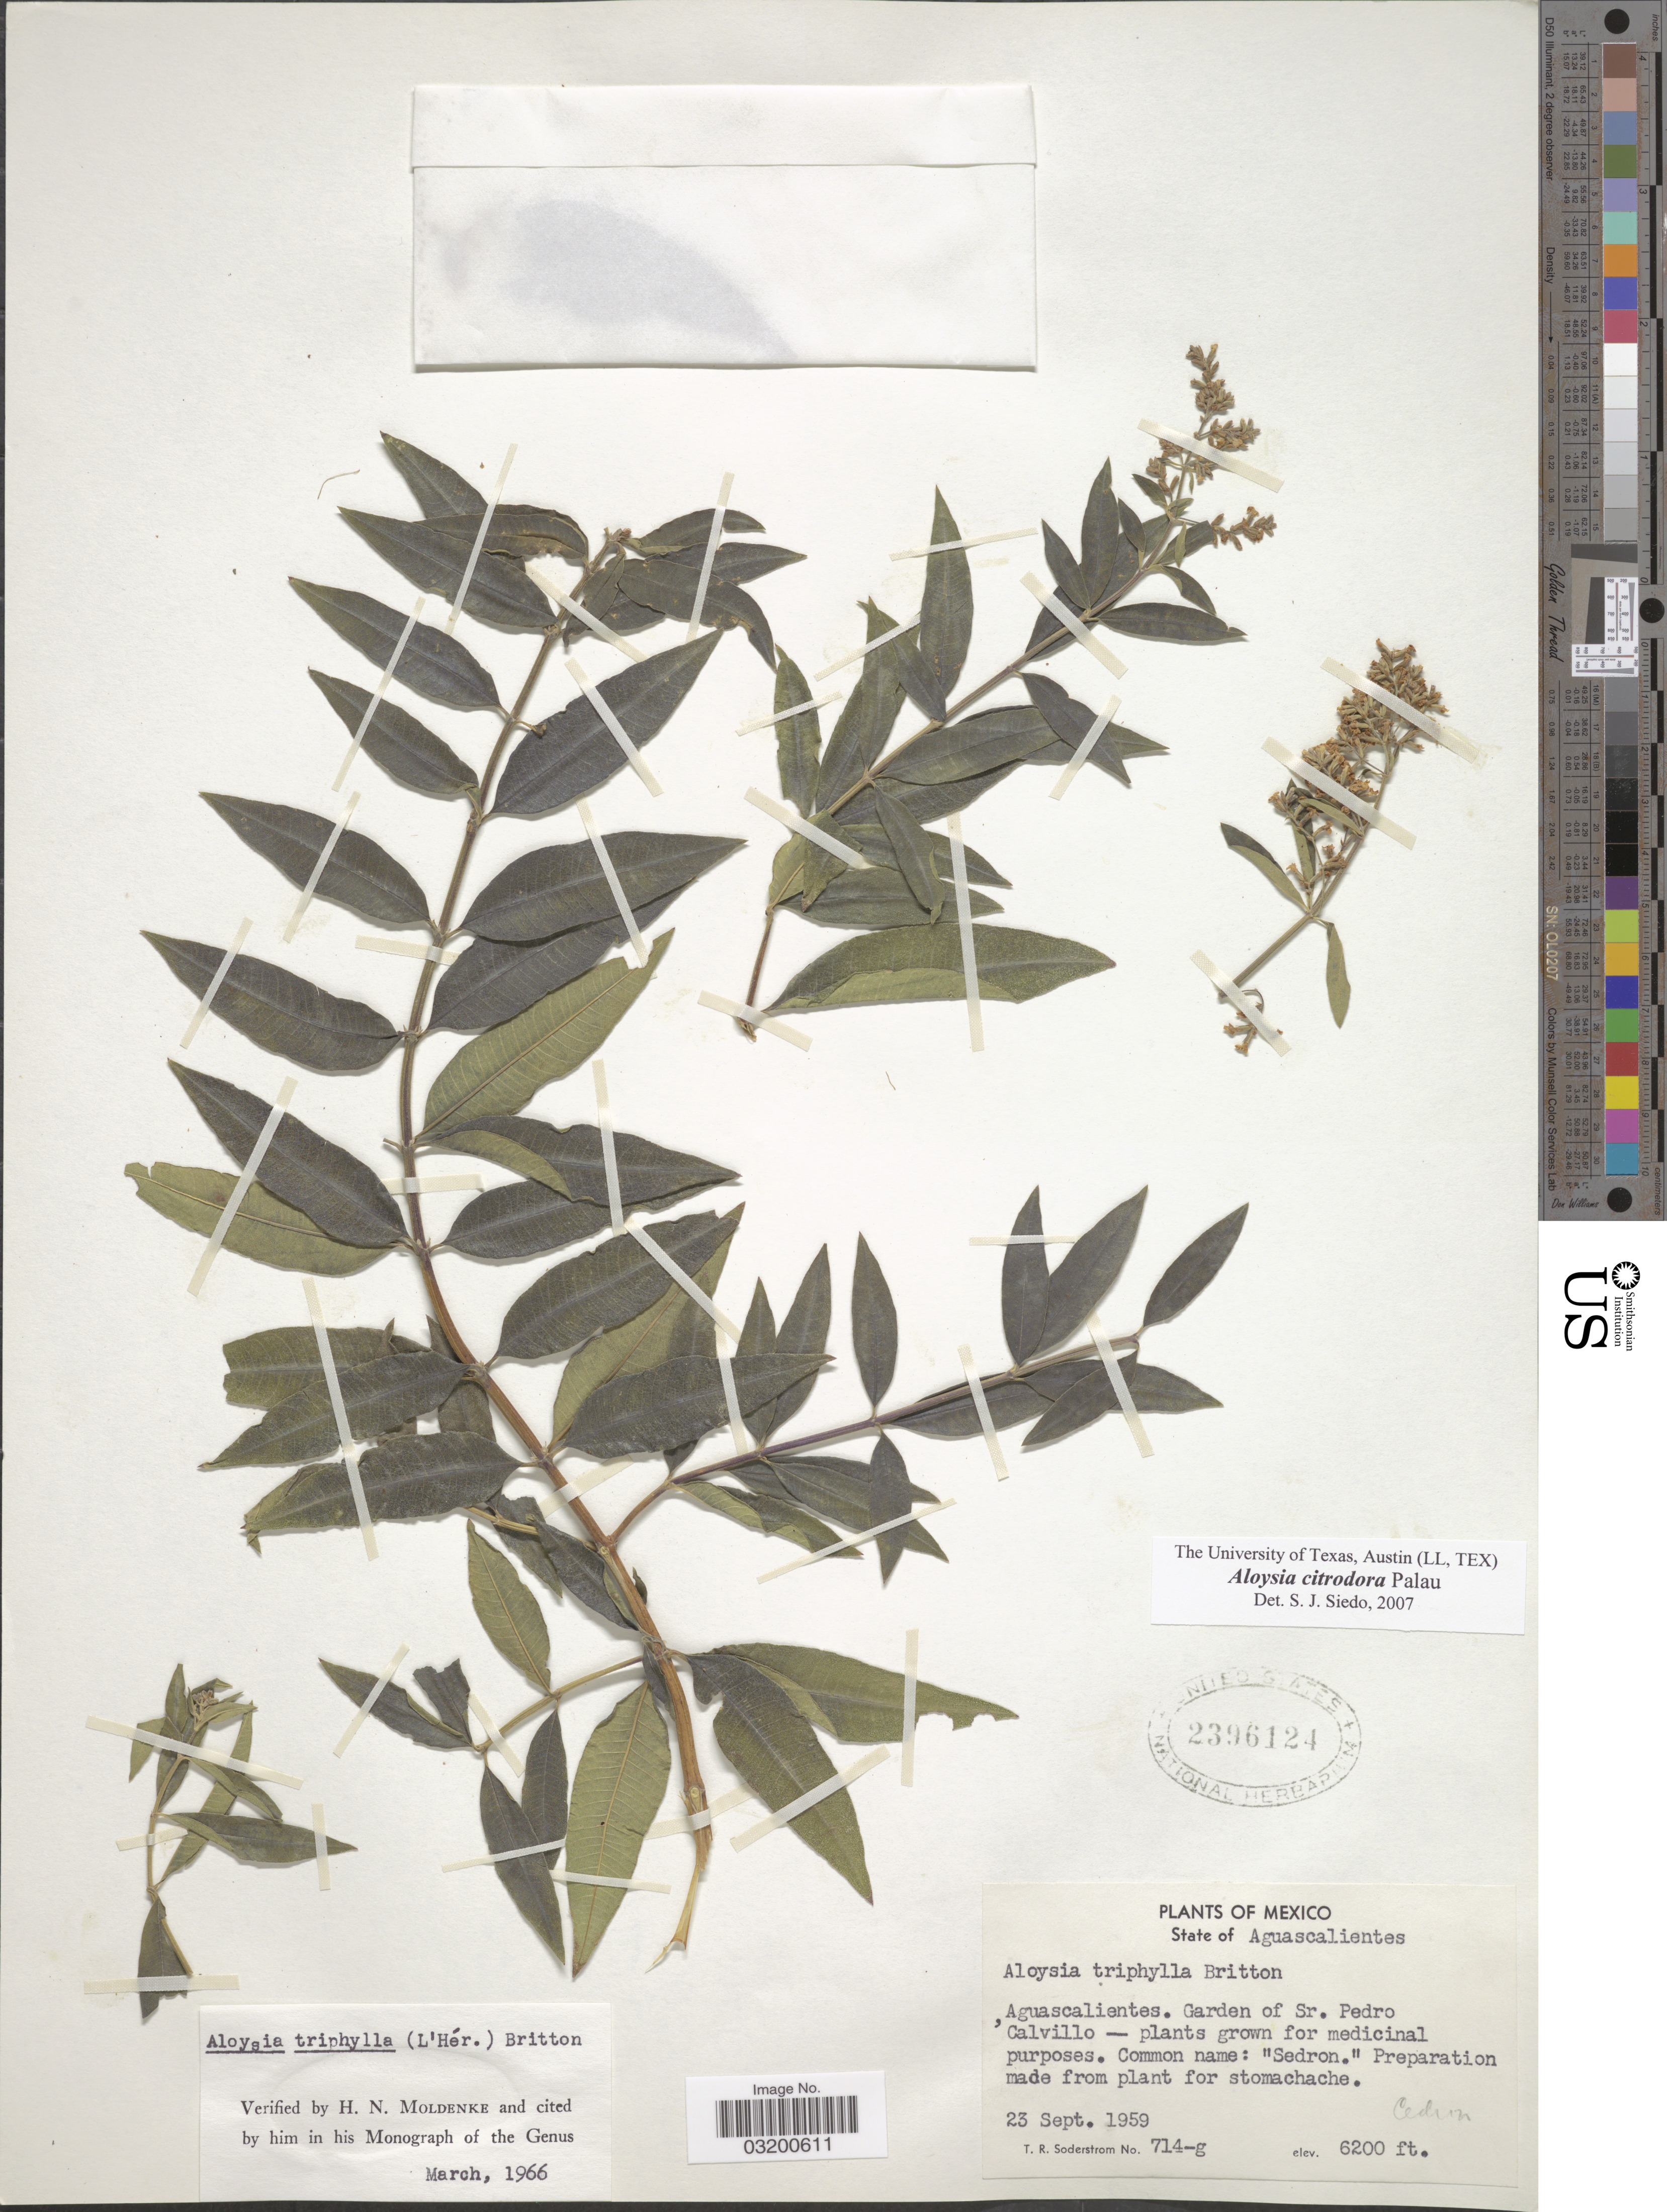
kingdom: Plantae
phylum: Tracheophyta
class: Magnoliopsida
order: Lamiales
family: Verbenaceae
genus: Aloysia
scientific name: Aloysia citrodora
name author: Paláu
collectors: T. R. Soderstrom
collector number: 714-g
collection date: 1959-09-23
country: Mexico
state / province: Aguascalientes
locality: Garden of Sr. Pedro Calvillo.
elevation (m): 1890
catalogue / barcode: US 2396124